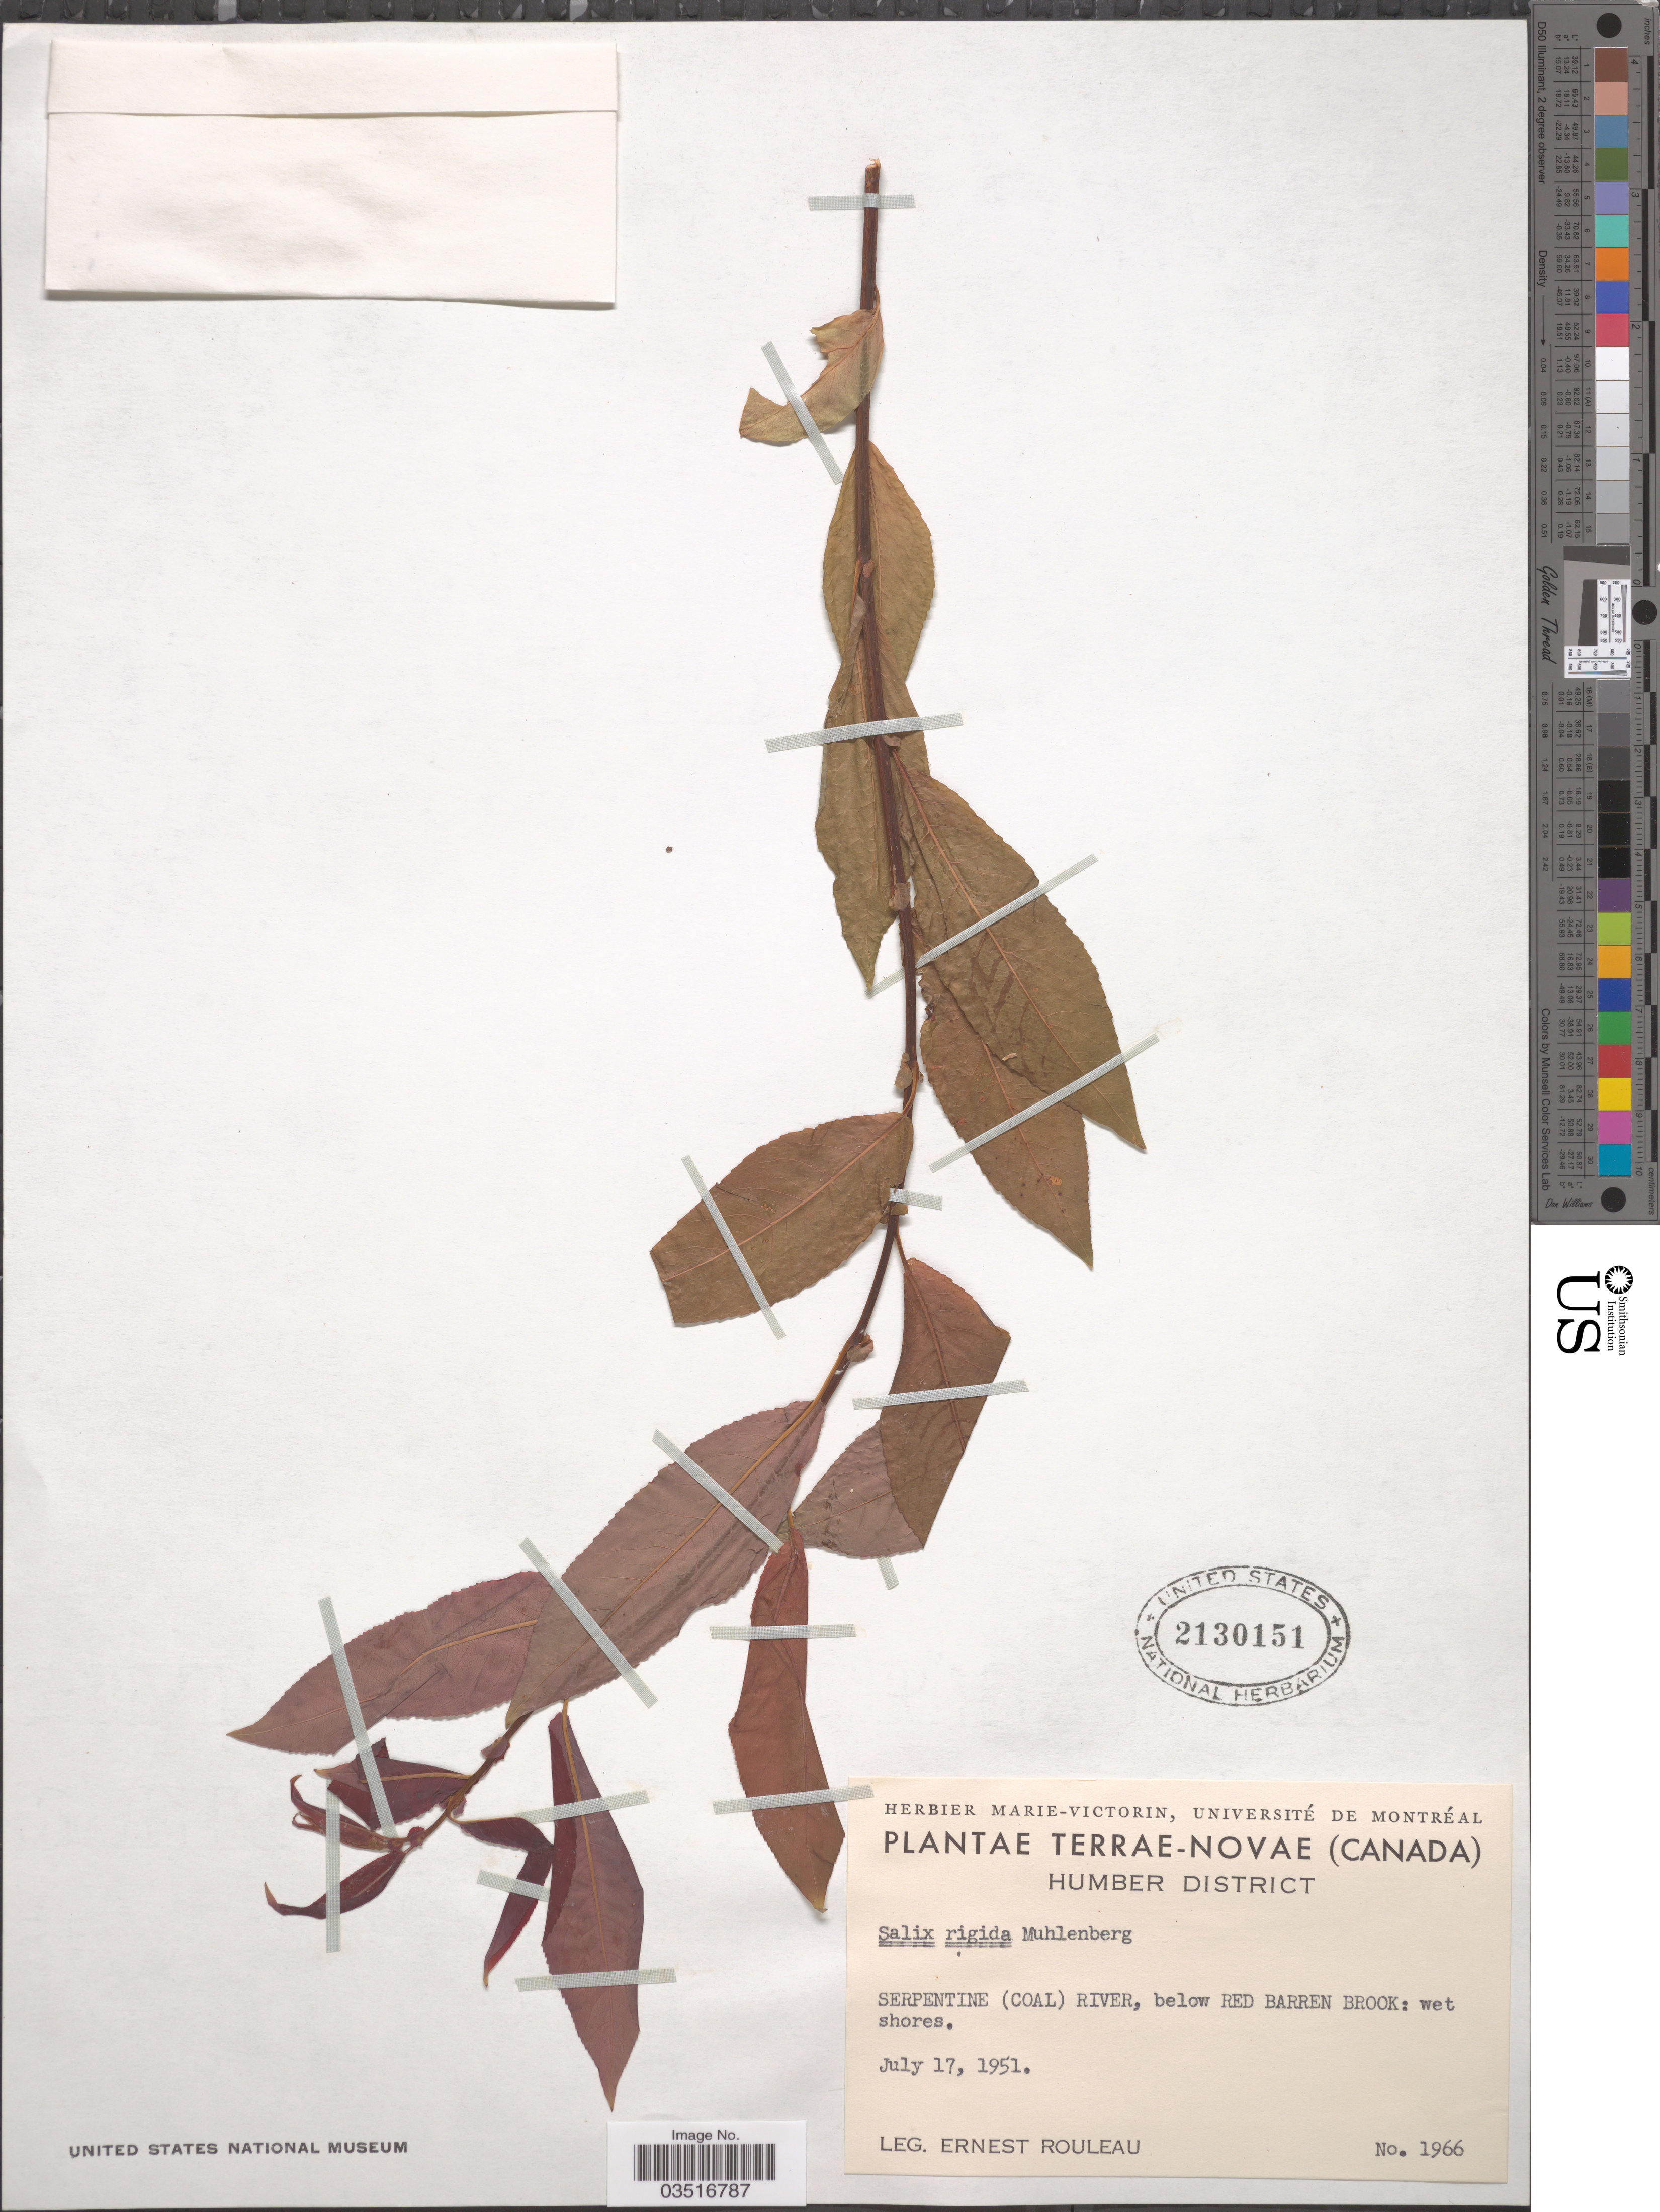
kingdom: Plantae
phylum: Tracheophyta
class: Magnoliopsida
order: Malpighiales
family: Salicaceae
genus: Salix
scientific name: Salix rigida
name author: Muhl.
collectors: E. Rouleau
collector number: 1966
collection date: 1951-07-17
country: Canada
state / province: Newfoundland and Labrador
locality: Terrae-Novae. Humber District. Serpentine (Coal) River, below Red Barren Brook: wet shores.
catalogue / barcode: US 2130151